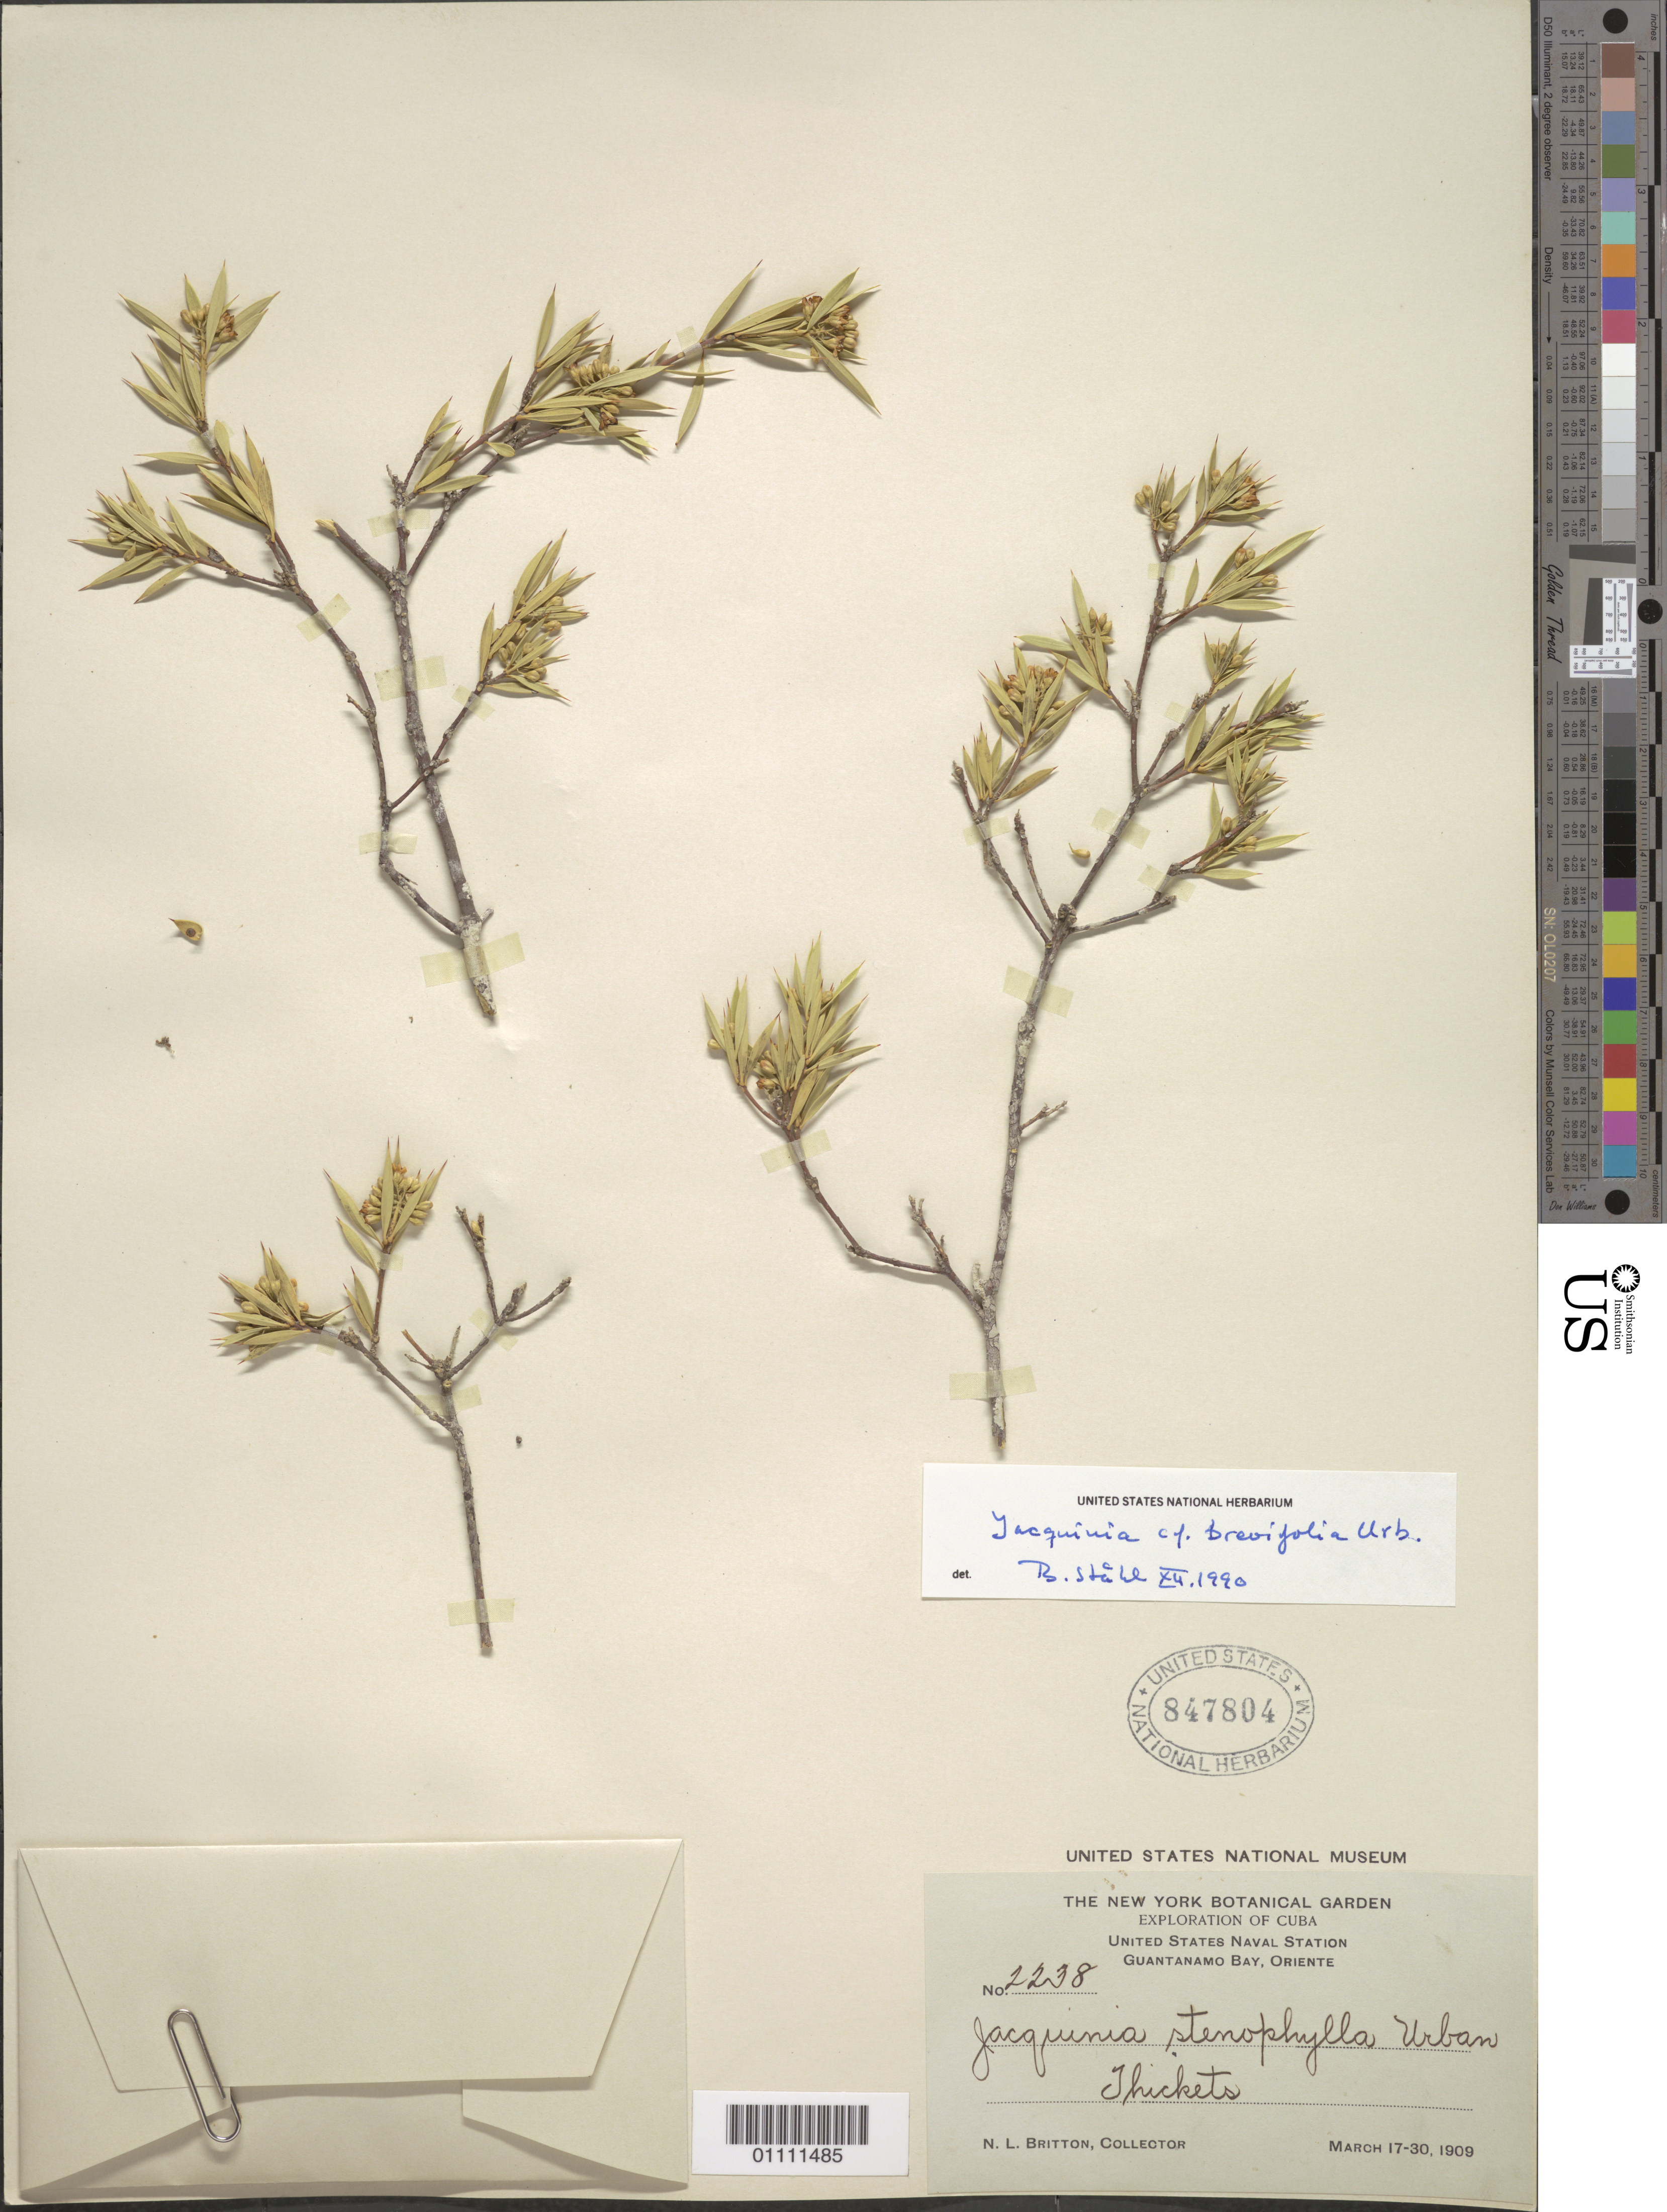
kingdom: Plantae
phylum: Tracheophyta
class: Magnoliopsida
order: Ericales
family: Primulaceae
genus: Jacquinia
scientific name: Jacquinia brevifolia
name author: Urb.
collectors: N. Britton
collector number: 2238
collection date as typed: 17 Mar 1909 to 30 Mar 1909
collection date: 1909-03-17/1909-03-30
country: Cuba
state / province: Guantanamo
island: Cuba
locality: United States Naval Station Guantánamo Bay, Oriente; thickets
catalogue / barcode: US 847804